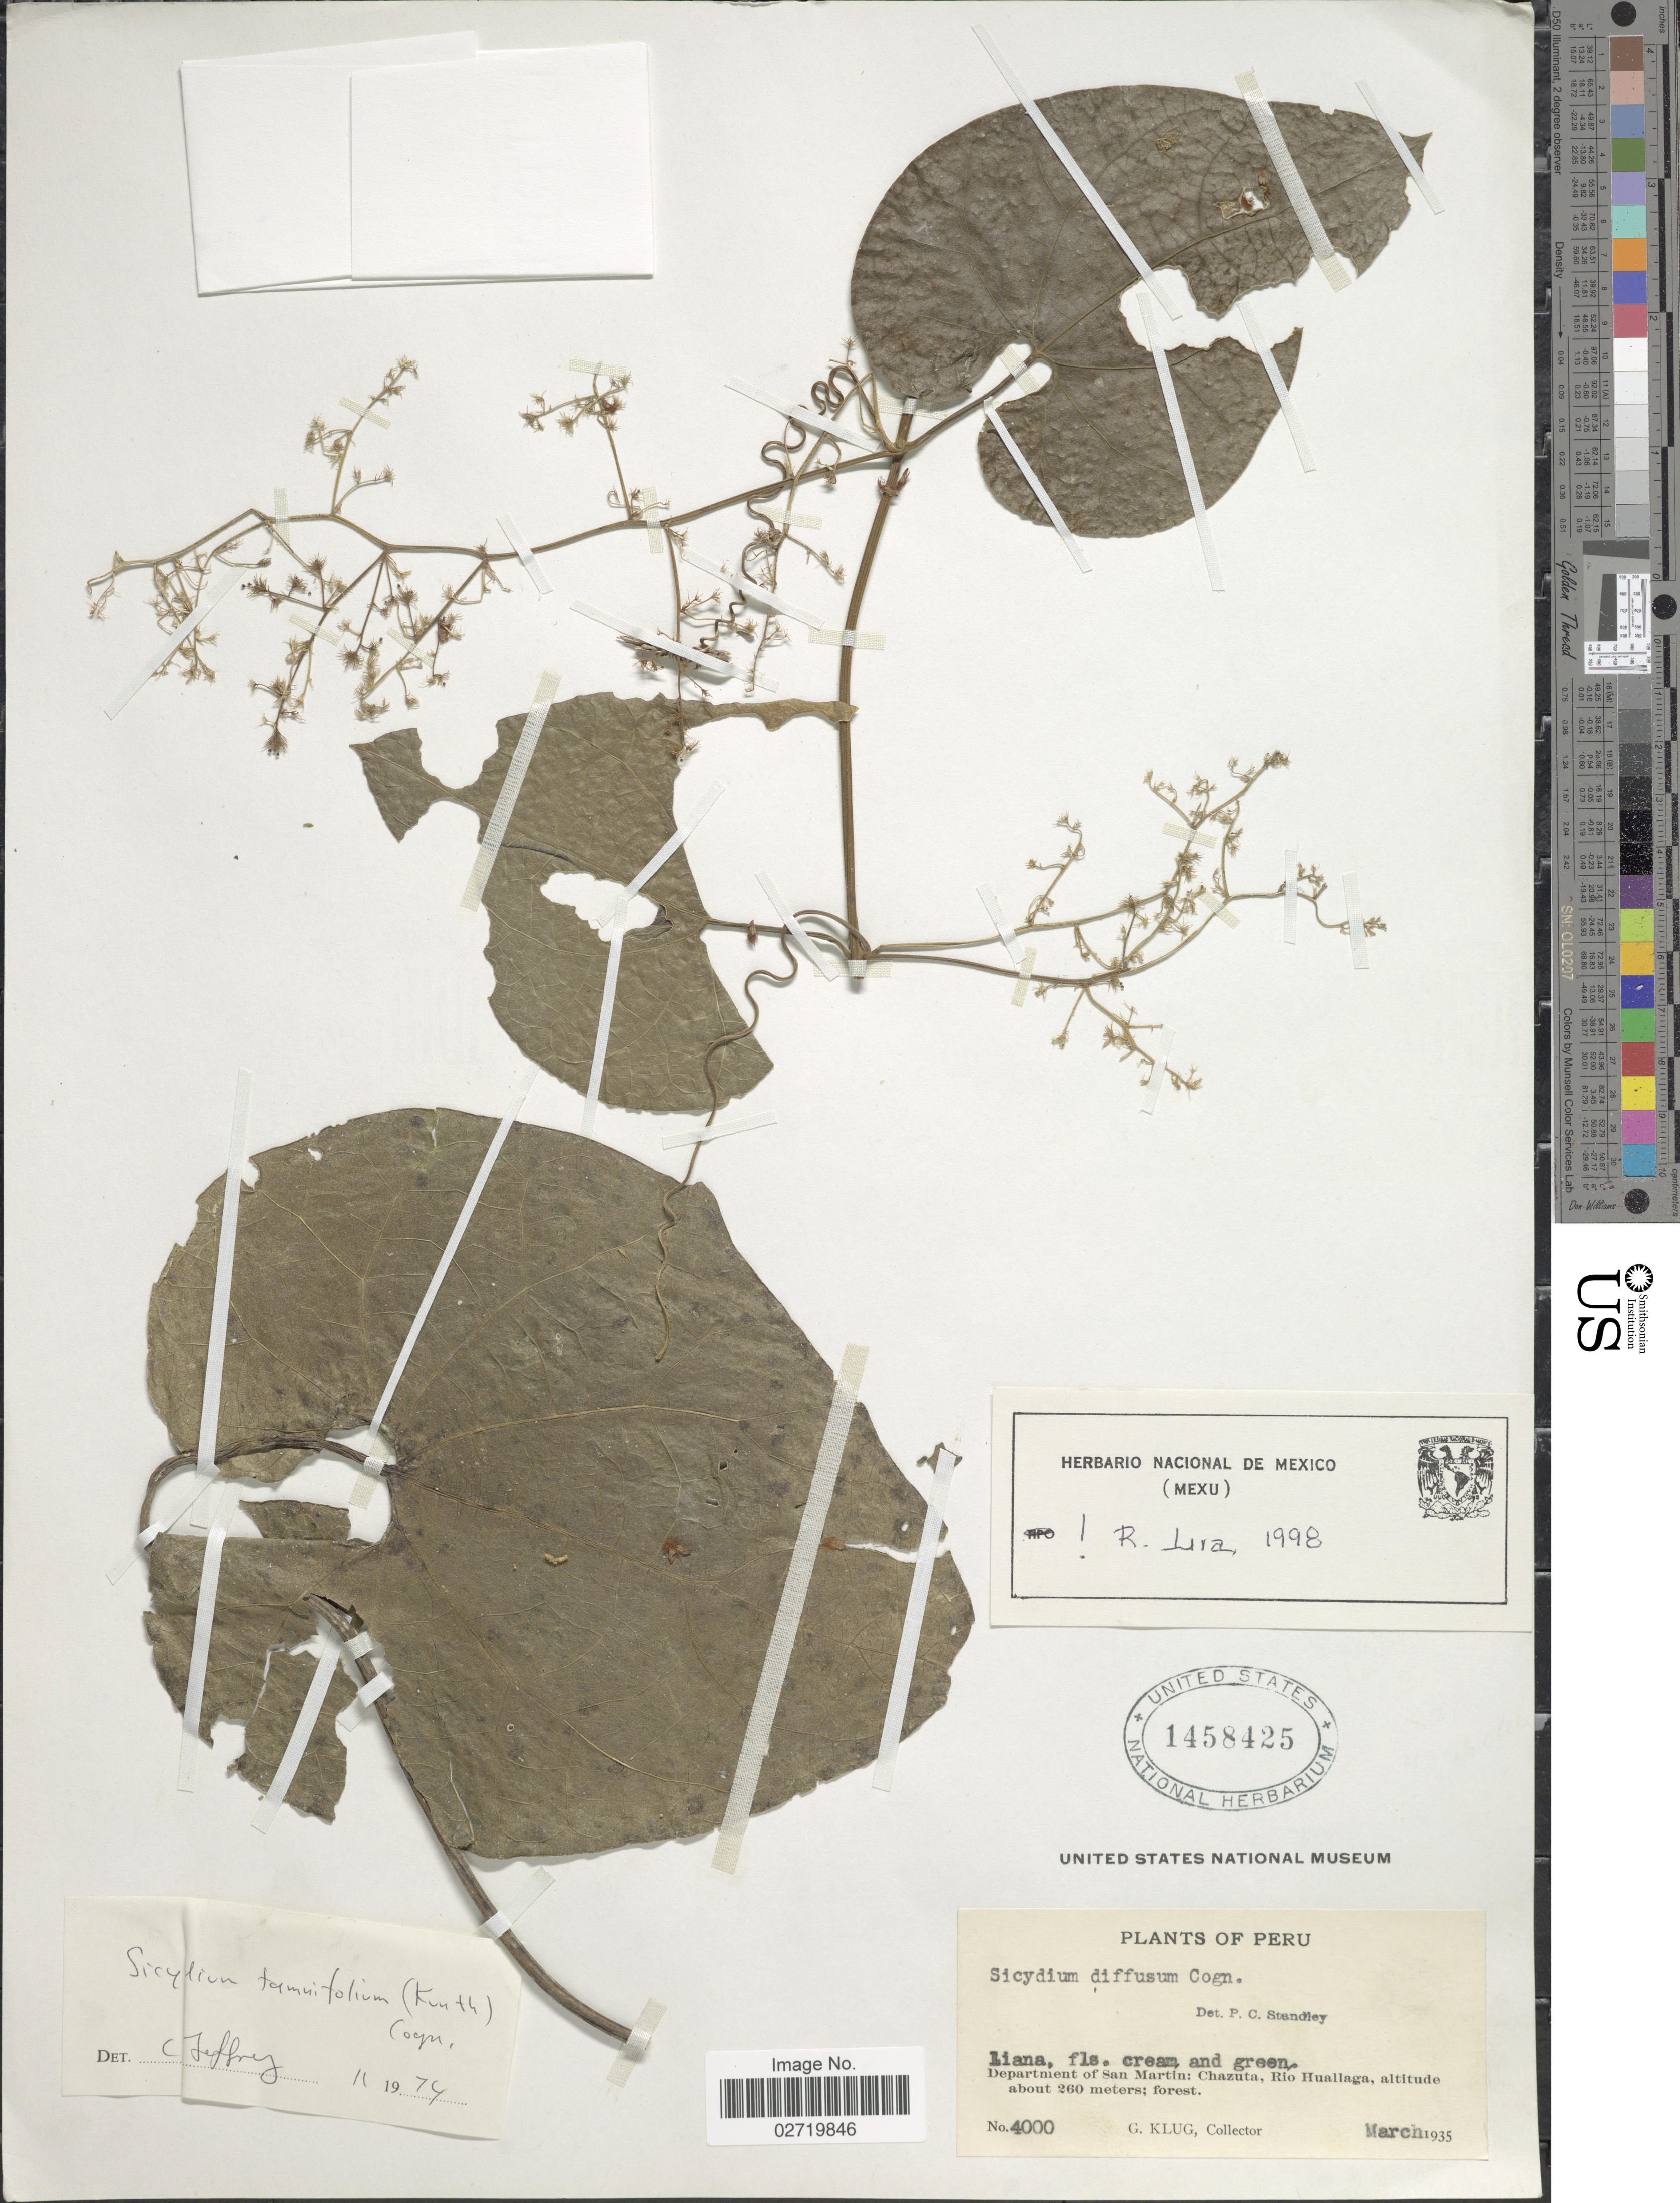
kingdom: Plantae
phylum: Tracheophyta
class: Magnoliopsida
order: Cucurbitales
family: Cucurbitaceae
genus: Sicydium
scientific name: Sicydium tamnifolium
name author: (Kunth) Cogn.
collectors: G. Klug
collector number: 4000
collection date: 1935-03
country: Peru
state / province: San Martín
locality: Department of San Martin: Chazuta, Rio Huallaga.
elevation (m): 260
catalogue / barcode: US 1458425